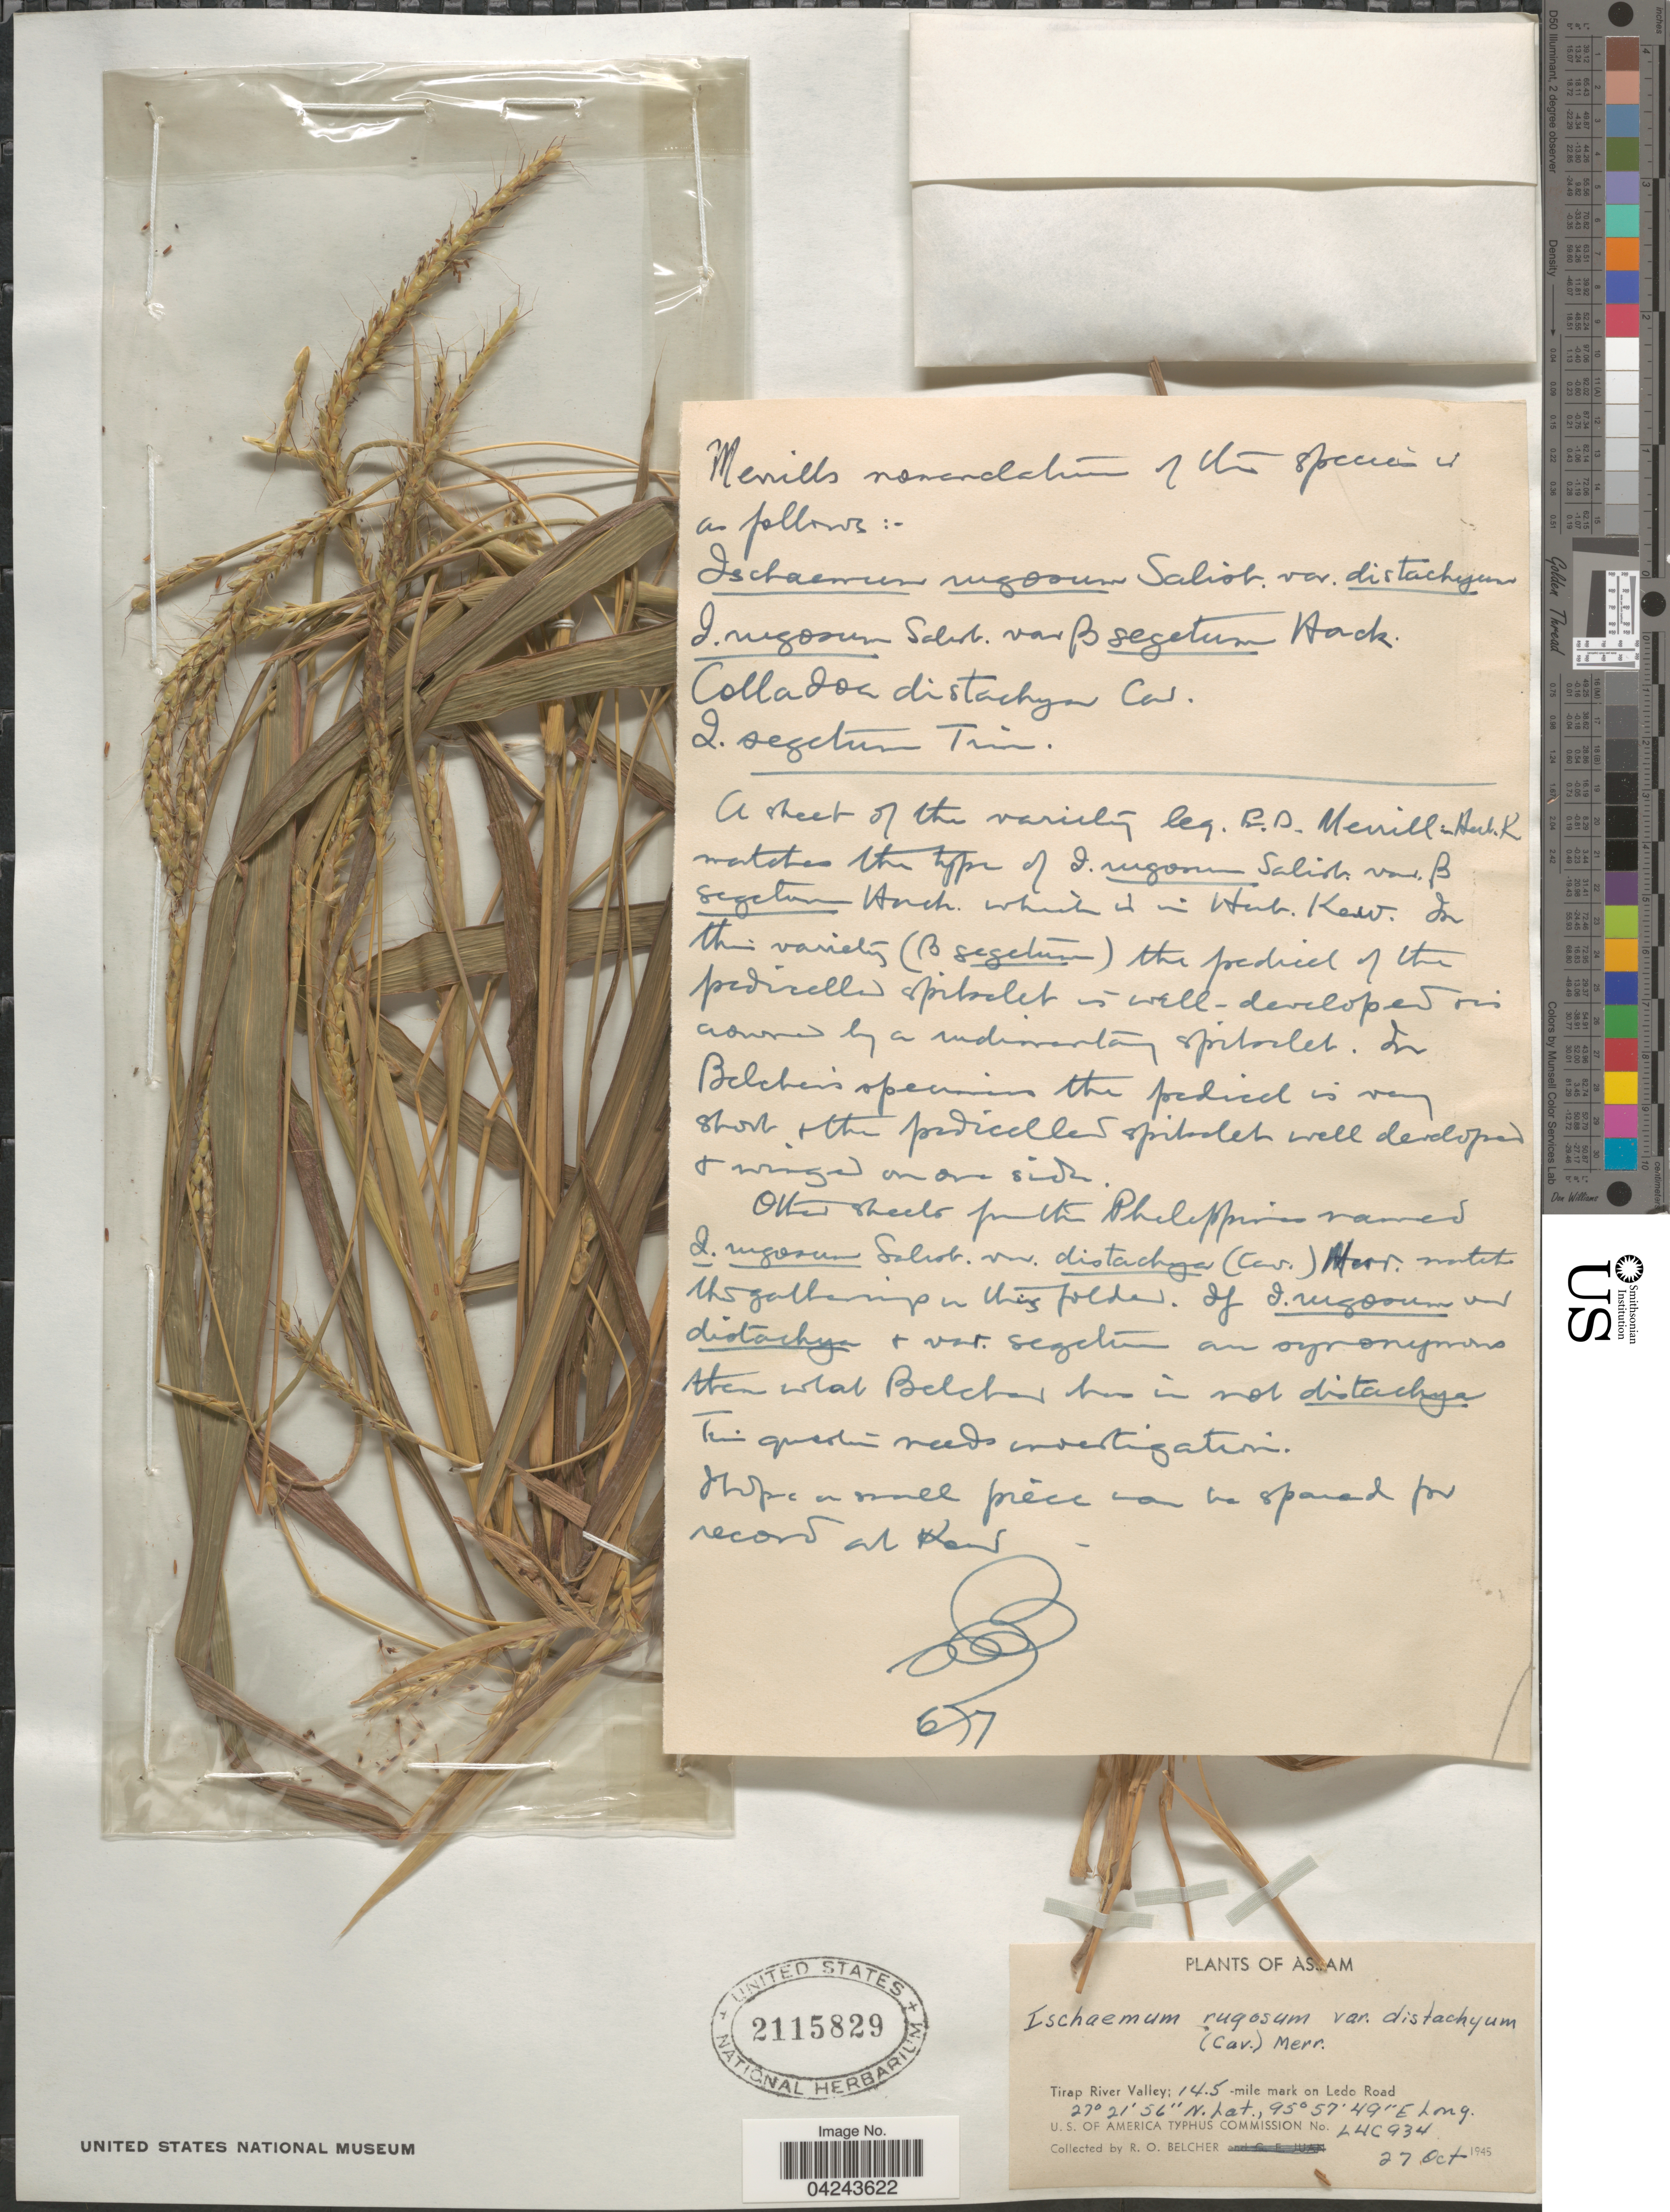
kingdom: Plantae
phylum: Tracheophyta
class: Liliopsida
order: Poales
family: Poaceae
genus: Ischaemum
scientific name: Ischaemum rugosum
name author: Salisb.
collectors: R. Belcher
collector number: LUC934?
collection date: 1945-10-27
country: India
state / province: Assam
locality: Tirap River Valley: 14.5-mile mark on Ledo Road.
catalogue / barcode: US 2115829